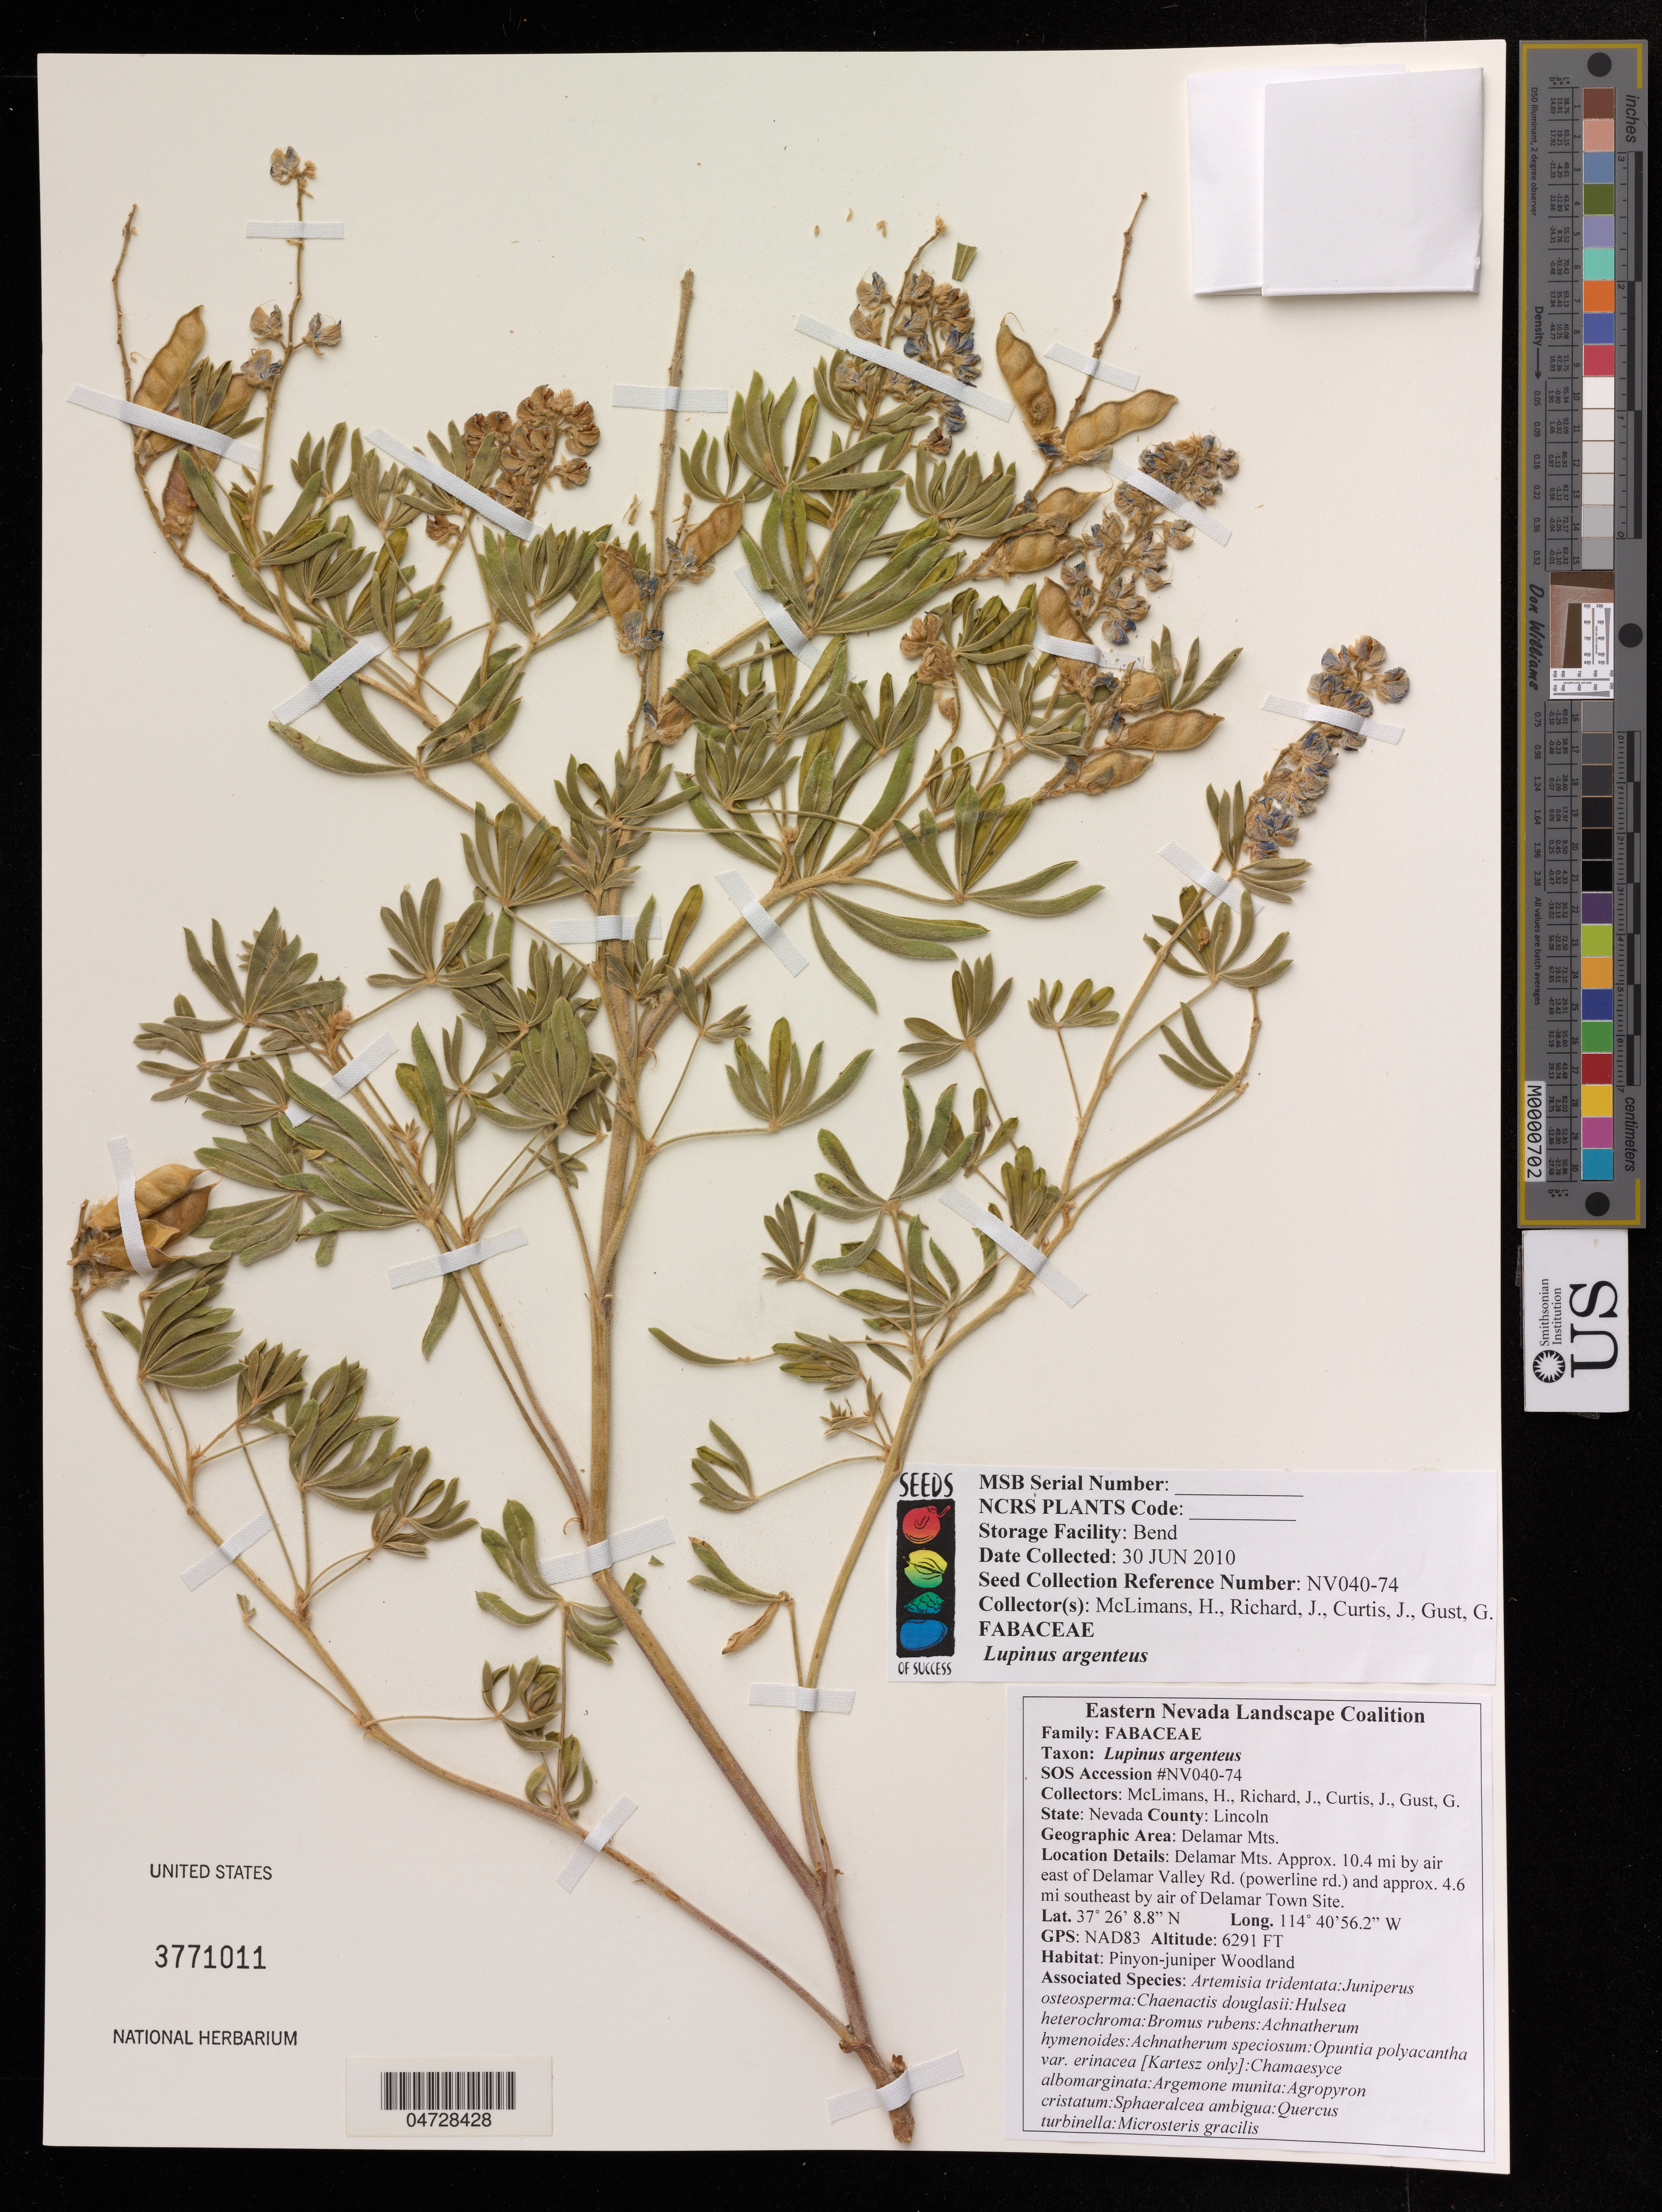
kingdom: Plantae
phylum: Tracheophyta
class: Magnoliopsida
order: Fabales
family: Fabaceae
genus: Lupinus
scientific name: Lupinus argenteus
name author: Pursh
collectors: H. McLimans, J. Richard & J. Curtis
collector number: NV040-74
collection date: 2010-06-30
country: United States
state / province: Nevada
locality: Lincoln, Delamar Mts., Approx 10.4 mi by air east of Delamar Valley Rd.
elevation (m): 1917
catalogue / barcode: US 3771011